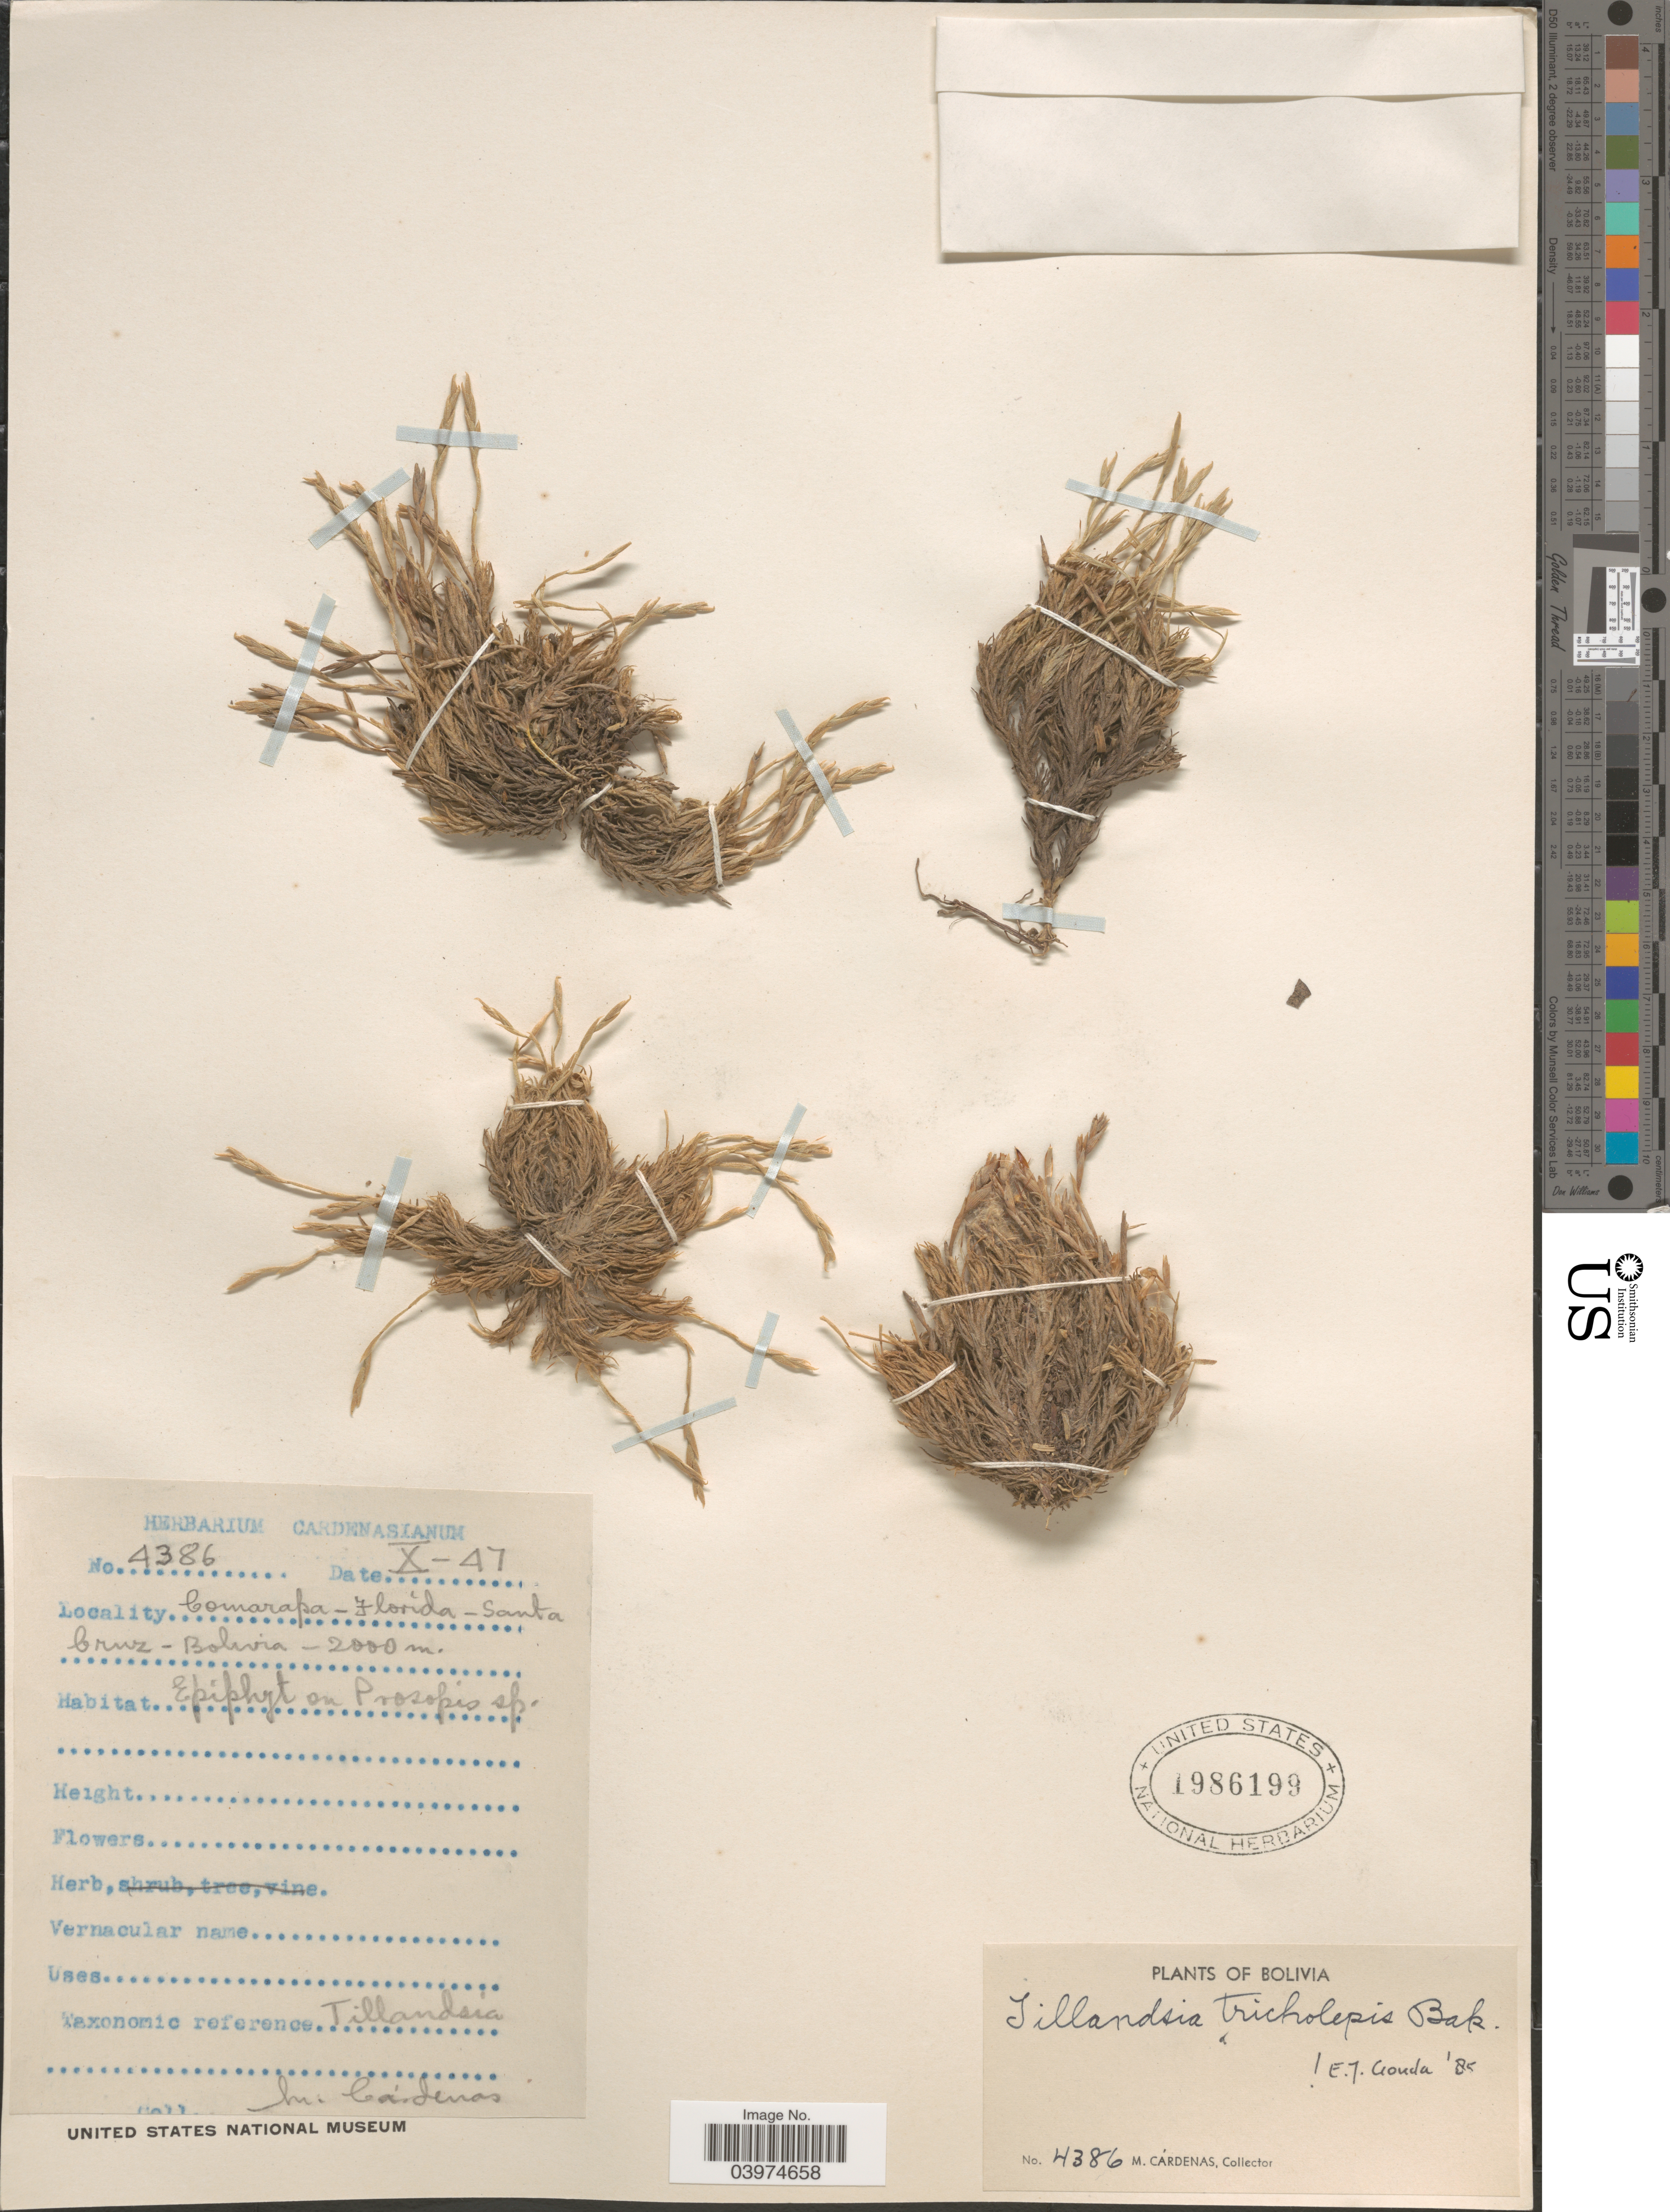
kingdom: Plantae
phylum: Tracheophyta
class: Liliopsida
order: Poales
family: Bromeliaceae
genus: Tillandsia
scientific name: Tillandsia tricholepis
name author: Baker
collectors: M. Cárdenas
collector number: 4386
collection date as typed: Transcribed d/m/y: /10/47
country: Bolivia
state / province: Santa Cruz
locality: Comarapa - Florida - Santa Cruz.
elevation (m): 2000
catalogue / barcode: US 1986199